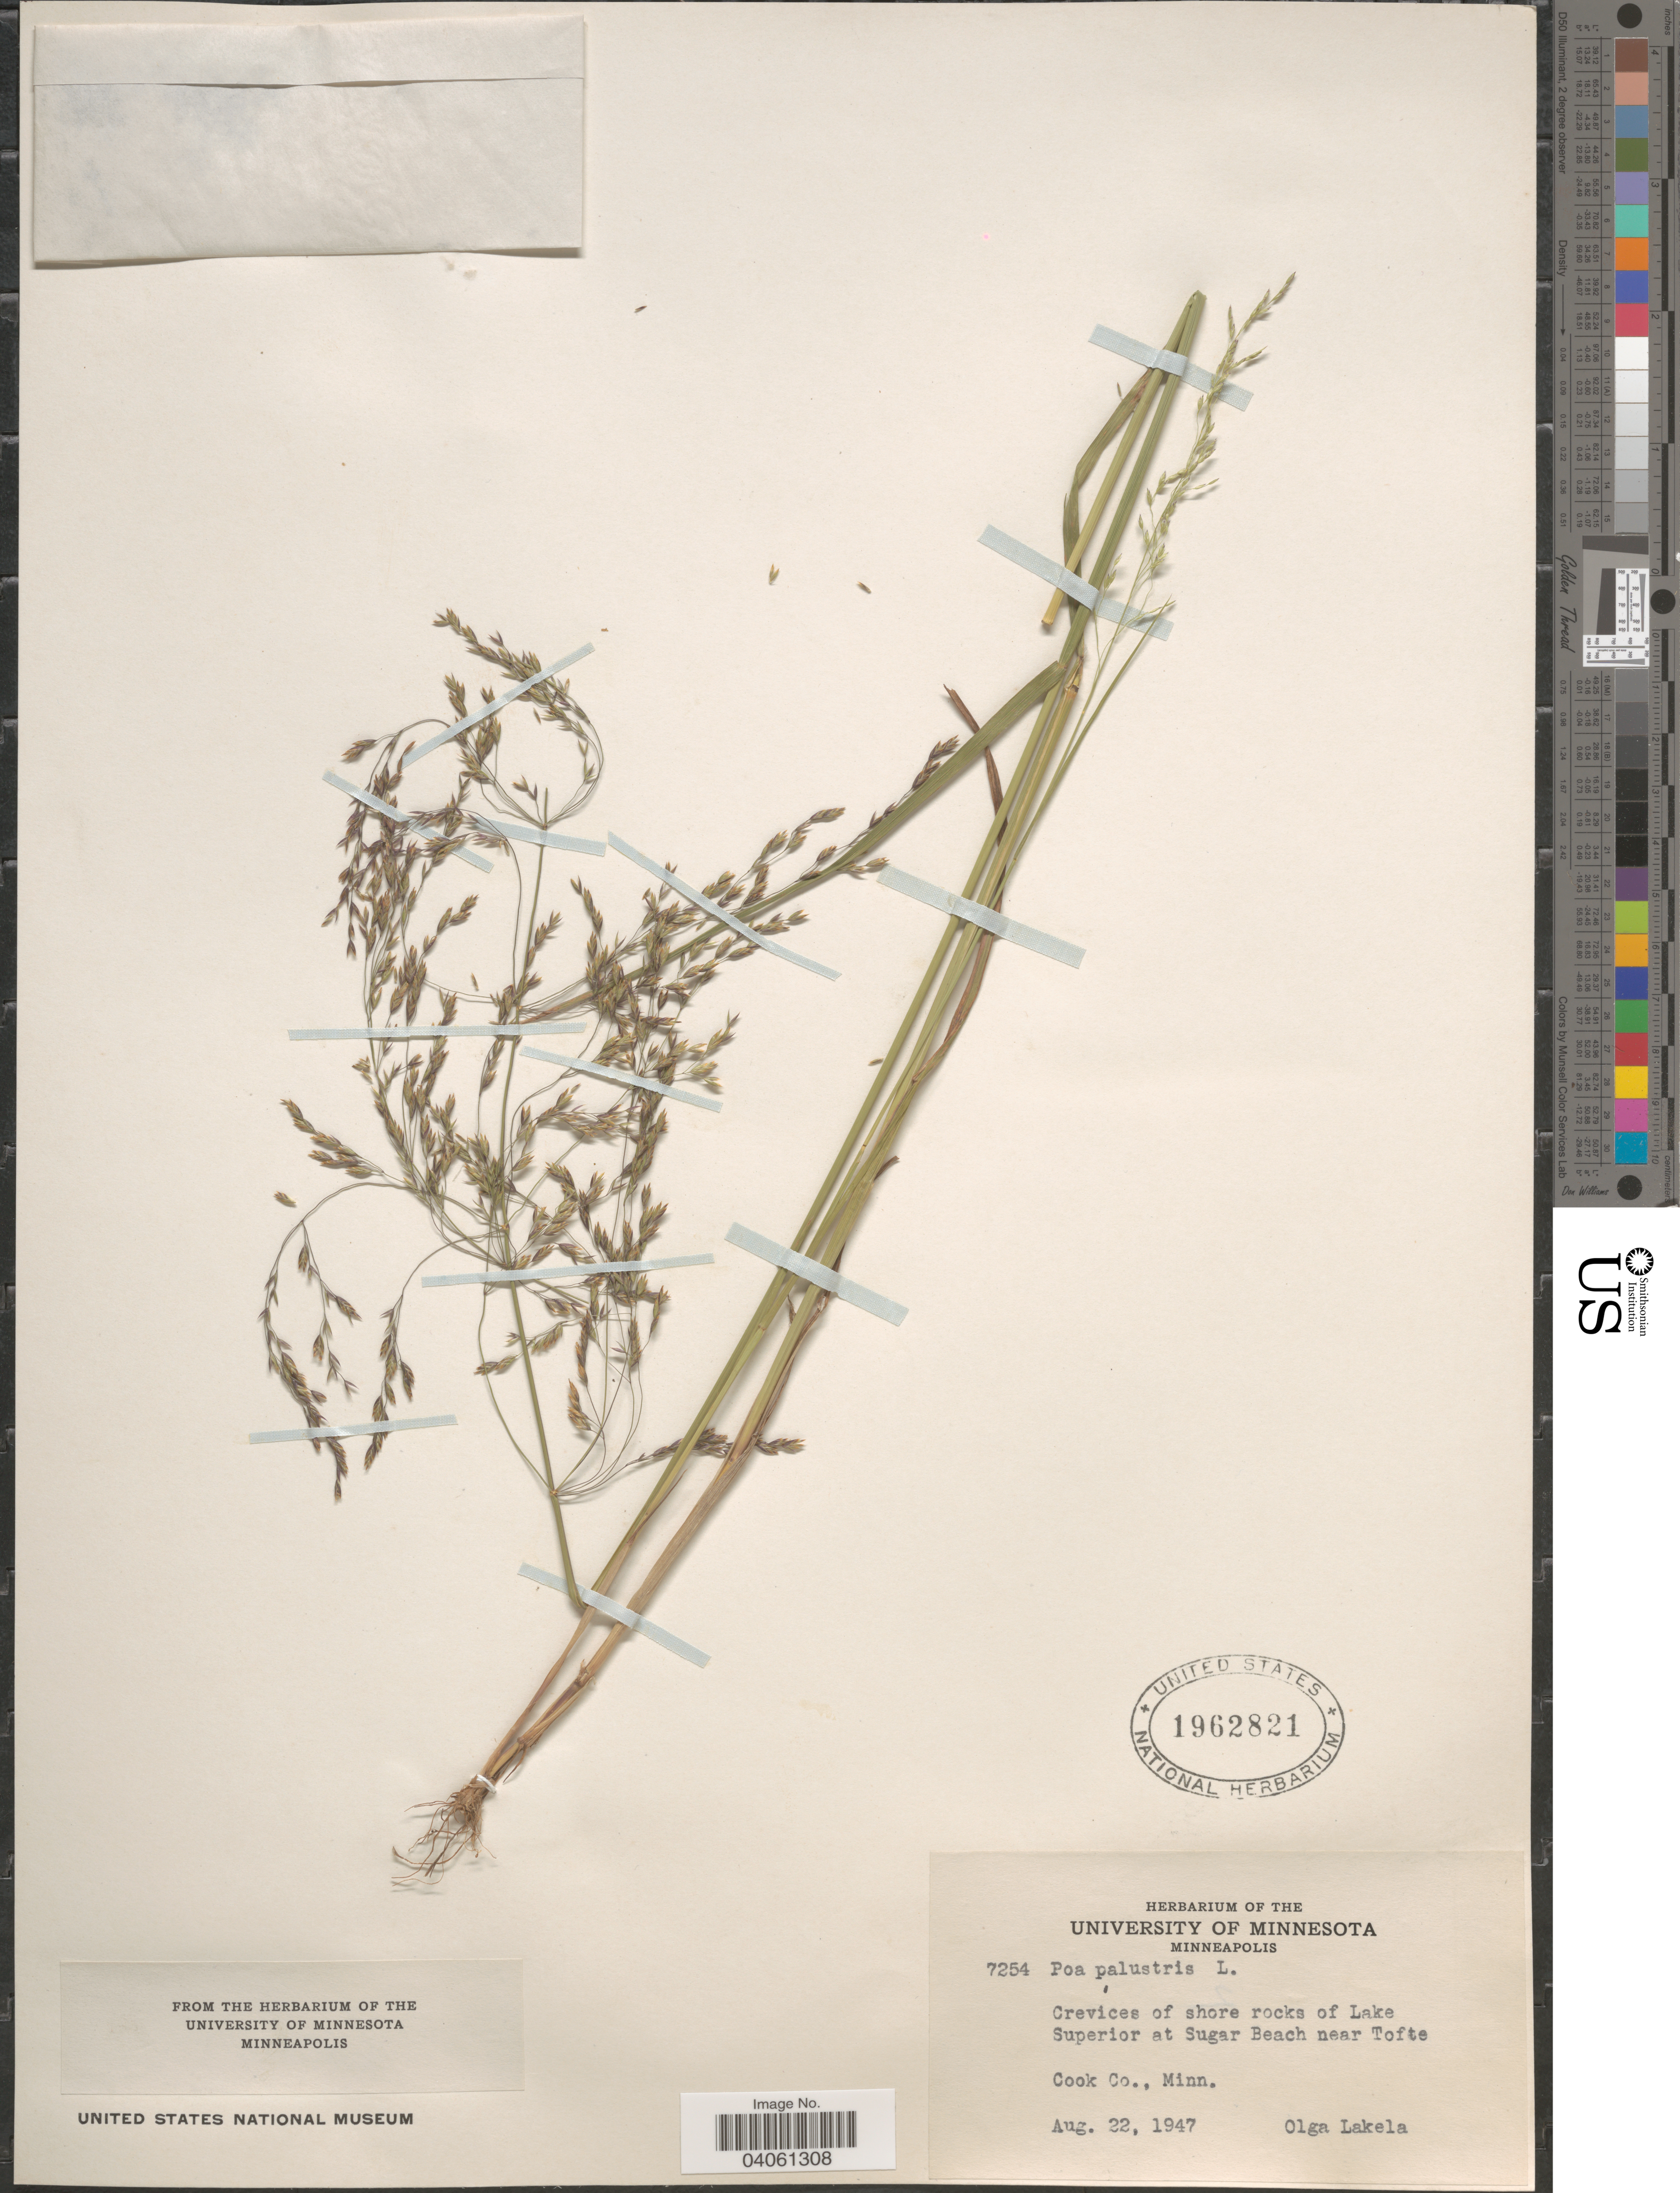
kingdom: Plantae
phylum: Tracheophyta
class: Liliopsida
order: Poales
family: Poaceae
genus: Poa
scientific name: Poa palustris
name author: L.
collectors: O. K. Lakela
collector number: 7254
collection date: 1947-08-22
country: United States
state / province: Minnesota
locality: Crevices of shore rocks of Lake Superior at Sugar Beach near Tofte. Cook Co.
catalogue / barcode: US 1962821